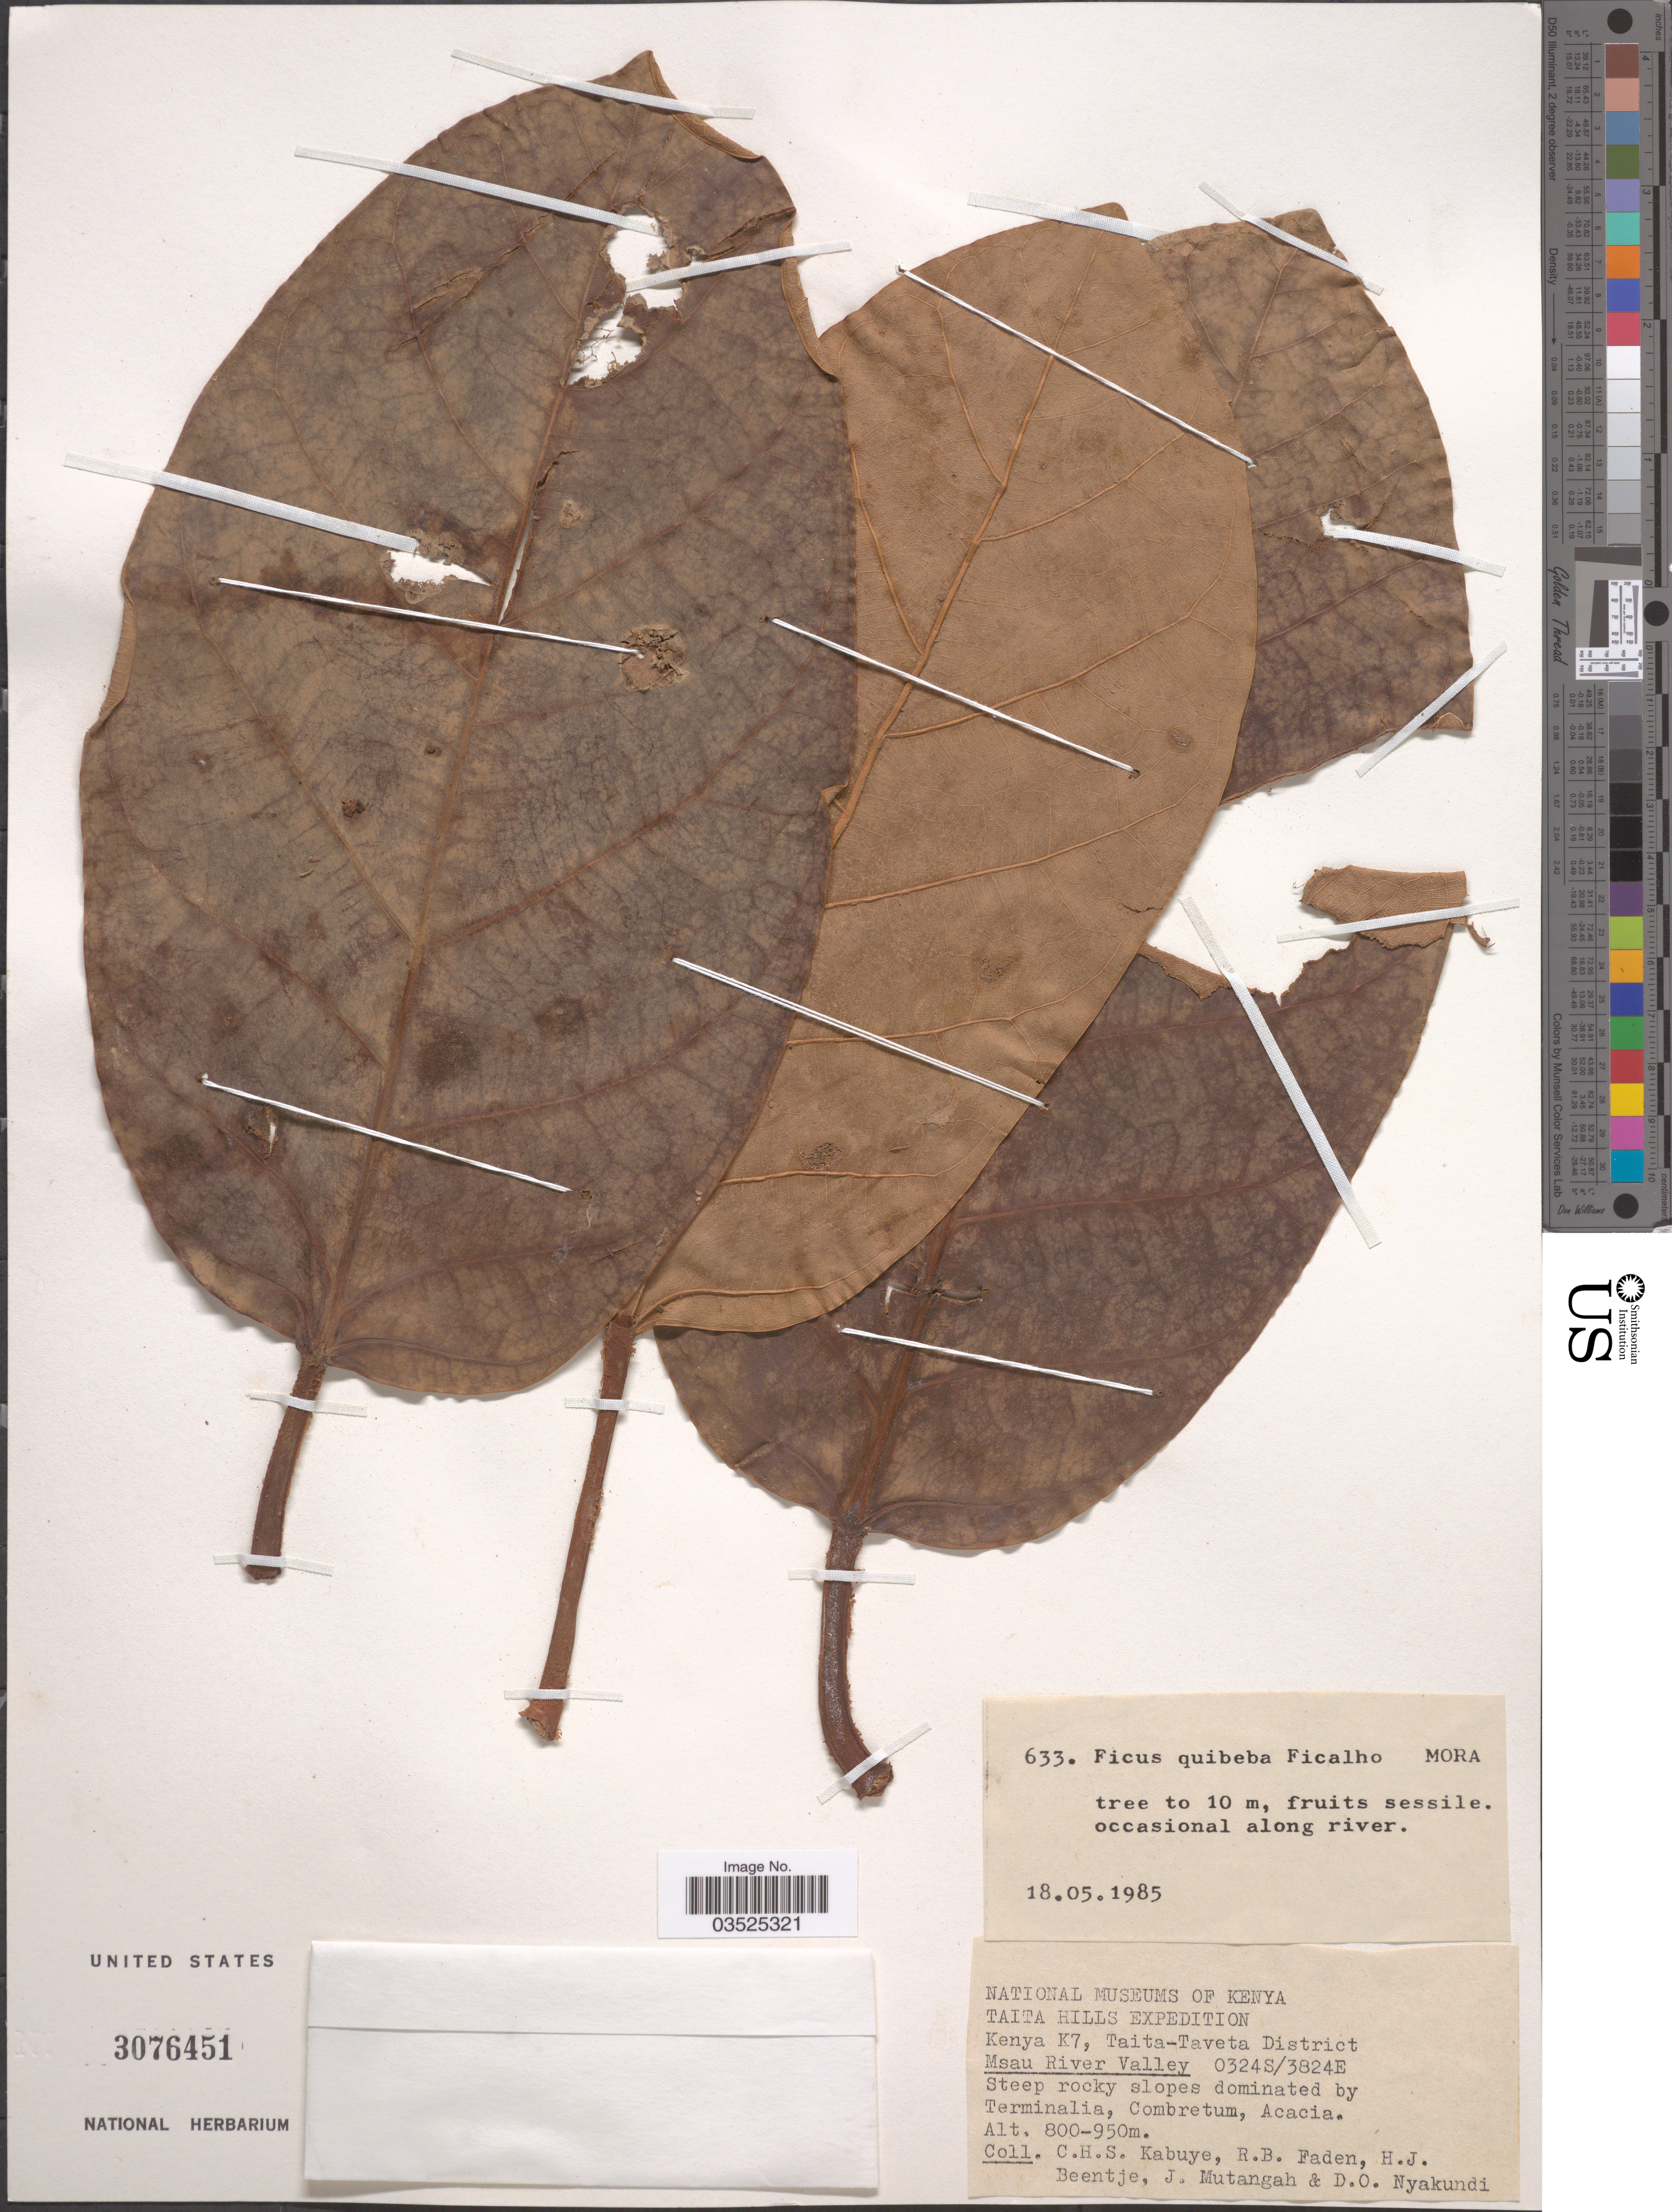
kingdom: Plantae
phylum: Tracheophyta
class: Magnoliopsida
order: Rosales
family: Moraceae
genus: Ficus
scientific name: Ficus quibeba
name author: Welw. ex Ficalho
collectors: C. Kabuye, R. B. Faden, H. J. Beentje, J. Mutangah & D. Nyakundi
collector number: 633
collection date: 1985-05-18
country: Kenya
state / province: Taita Taveta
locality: Taita Hills. K7, Taita-Taveta District. Msau River Valley.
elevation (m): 800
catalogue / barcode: US 3076451